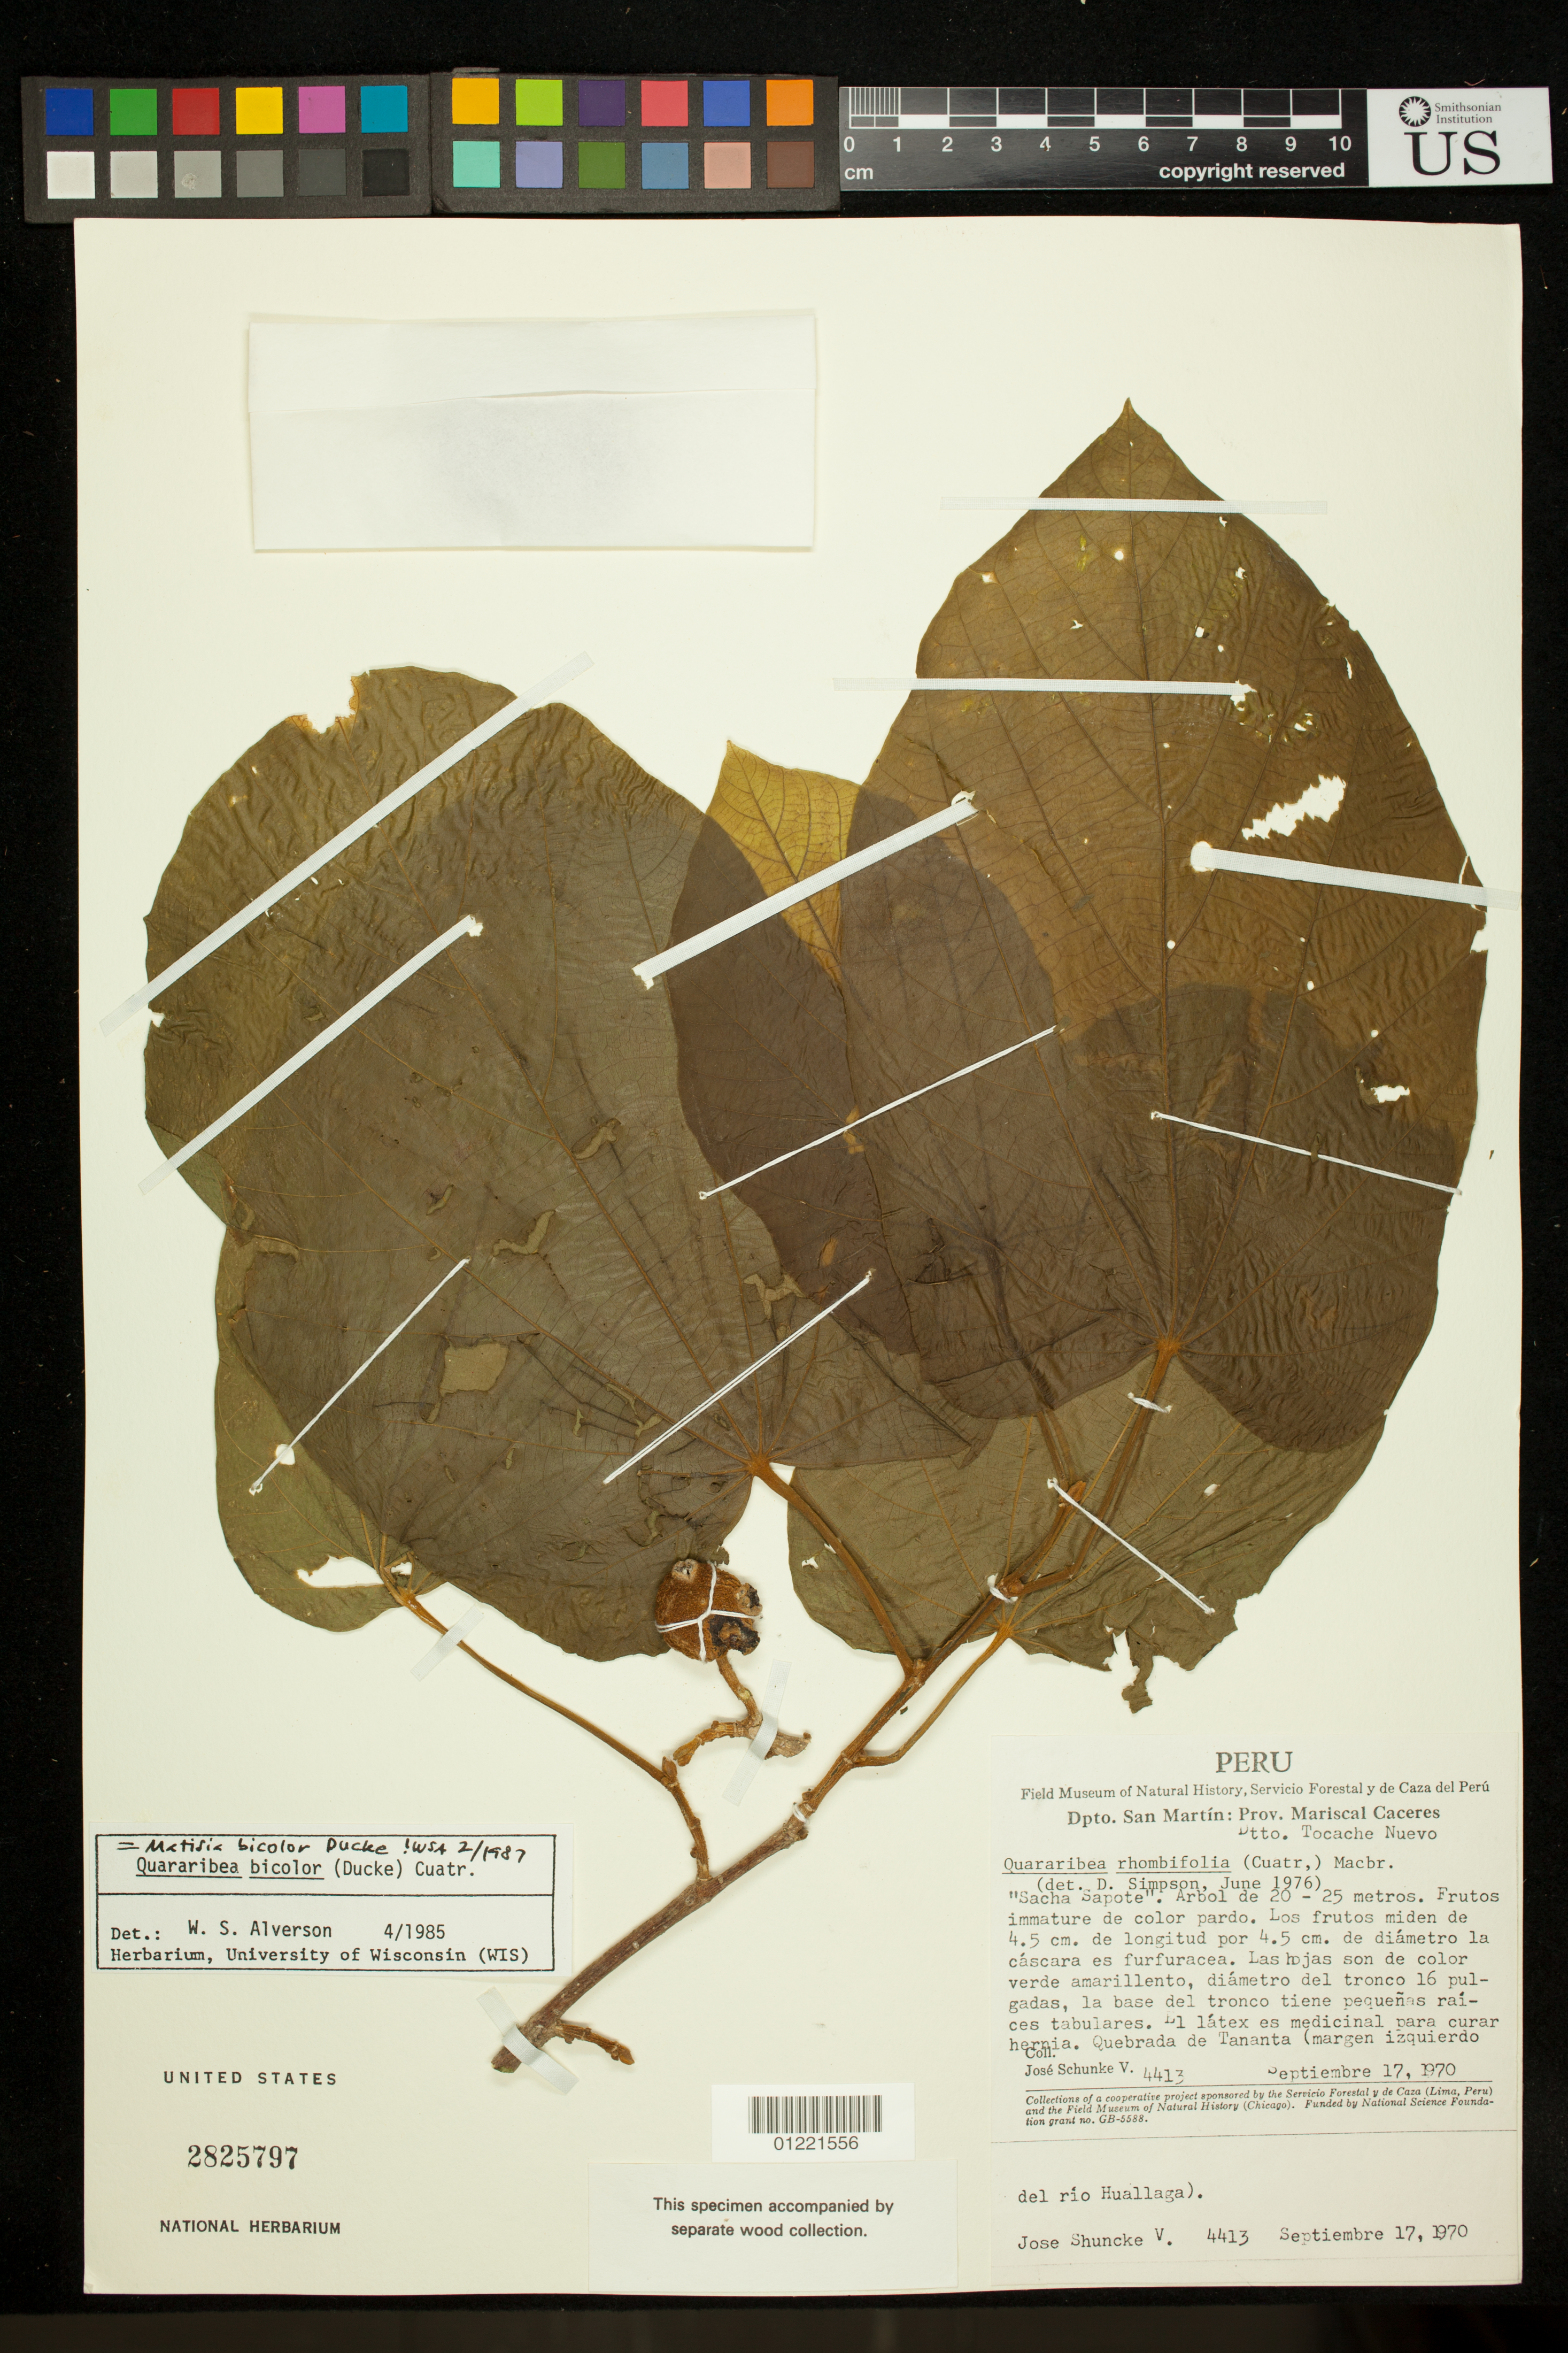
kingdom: Plantae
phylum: Tracheophyta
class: Magnoliopsida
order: Malvales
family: Malvaceae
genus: Matisia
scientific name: Matisia bicolor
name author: Ducke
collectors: J. Schunke Vigo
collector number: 4413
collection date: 1970-09-17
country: Peru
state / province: San Martín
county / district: Mariscal Cáceres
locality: Prov. Mariscal Caceres, Dtto. Tocache Nuevo. Quebrada de Tananta (margen izquierdo del rio Huallaga).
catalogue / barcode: US 2825797